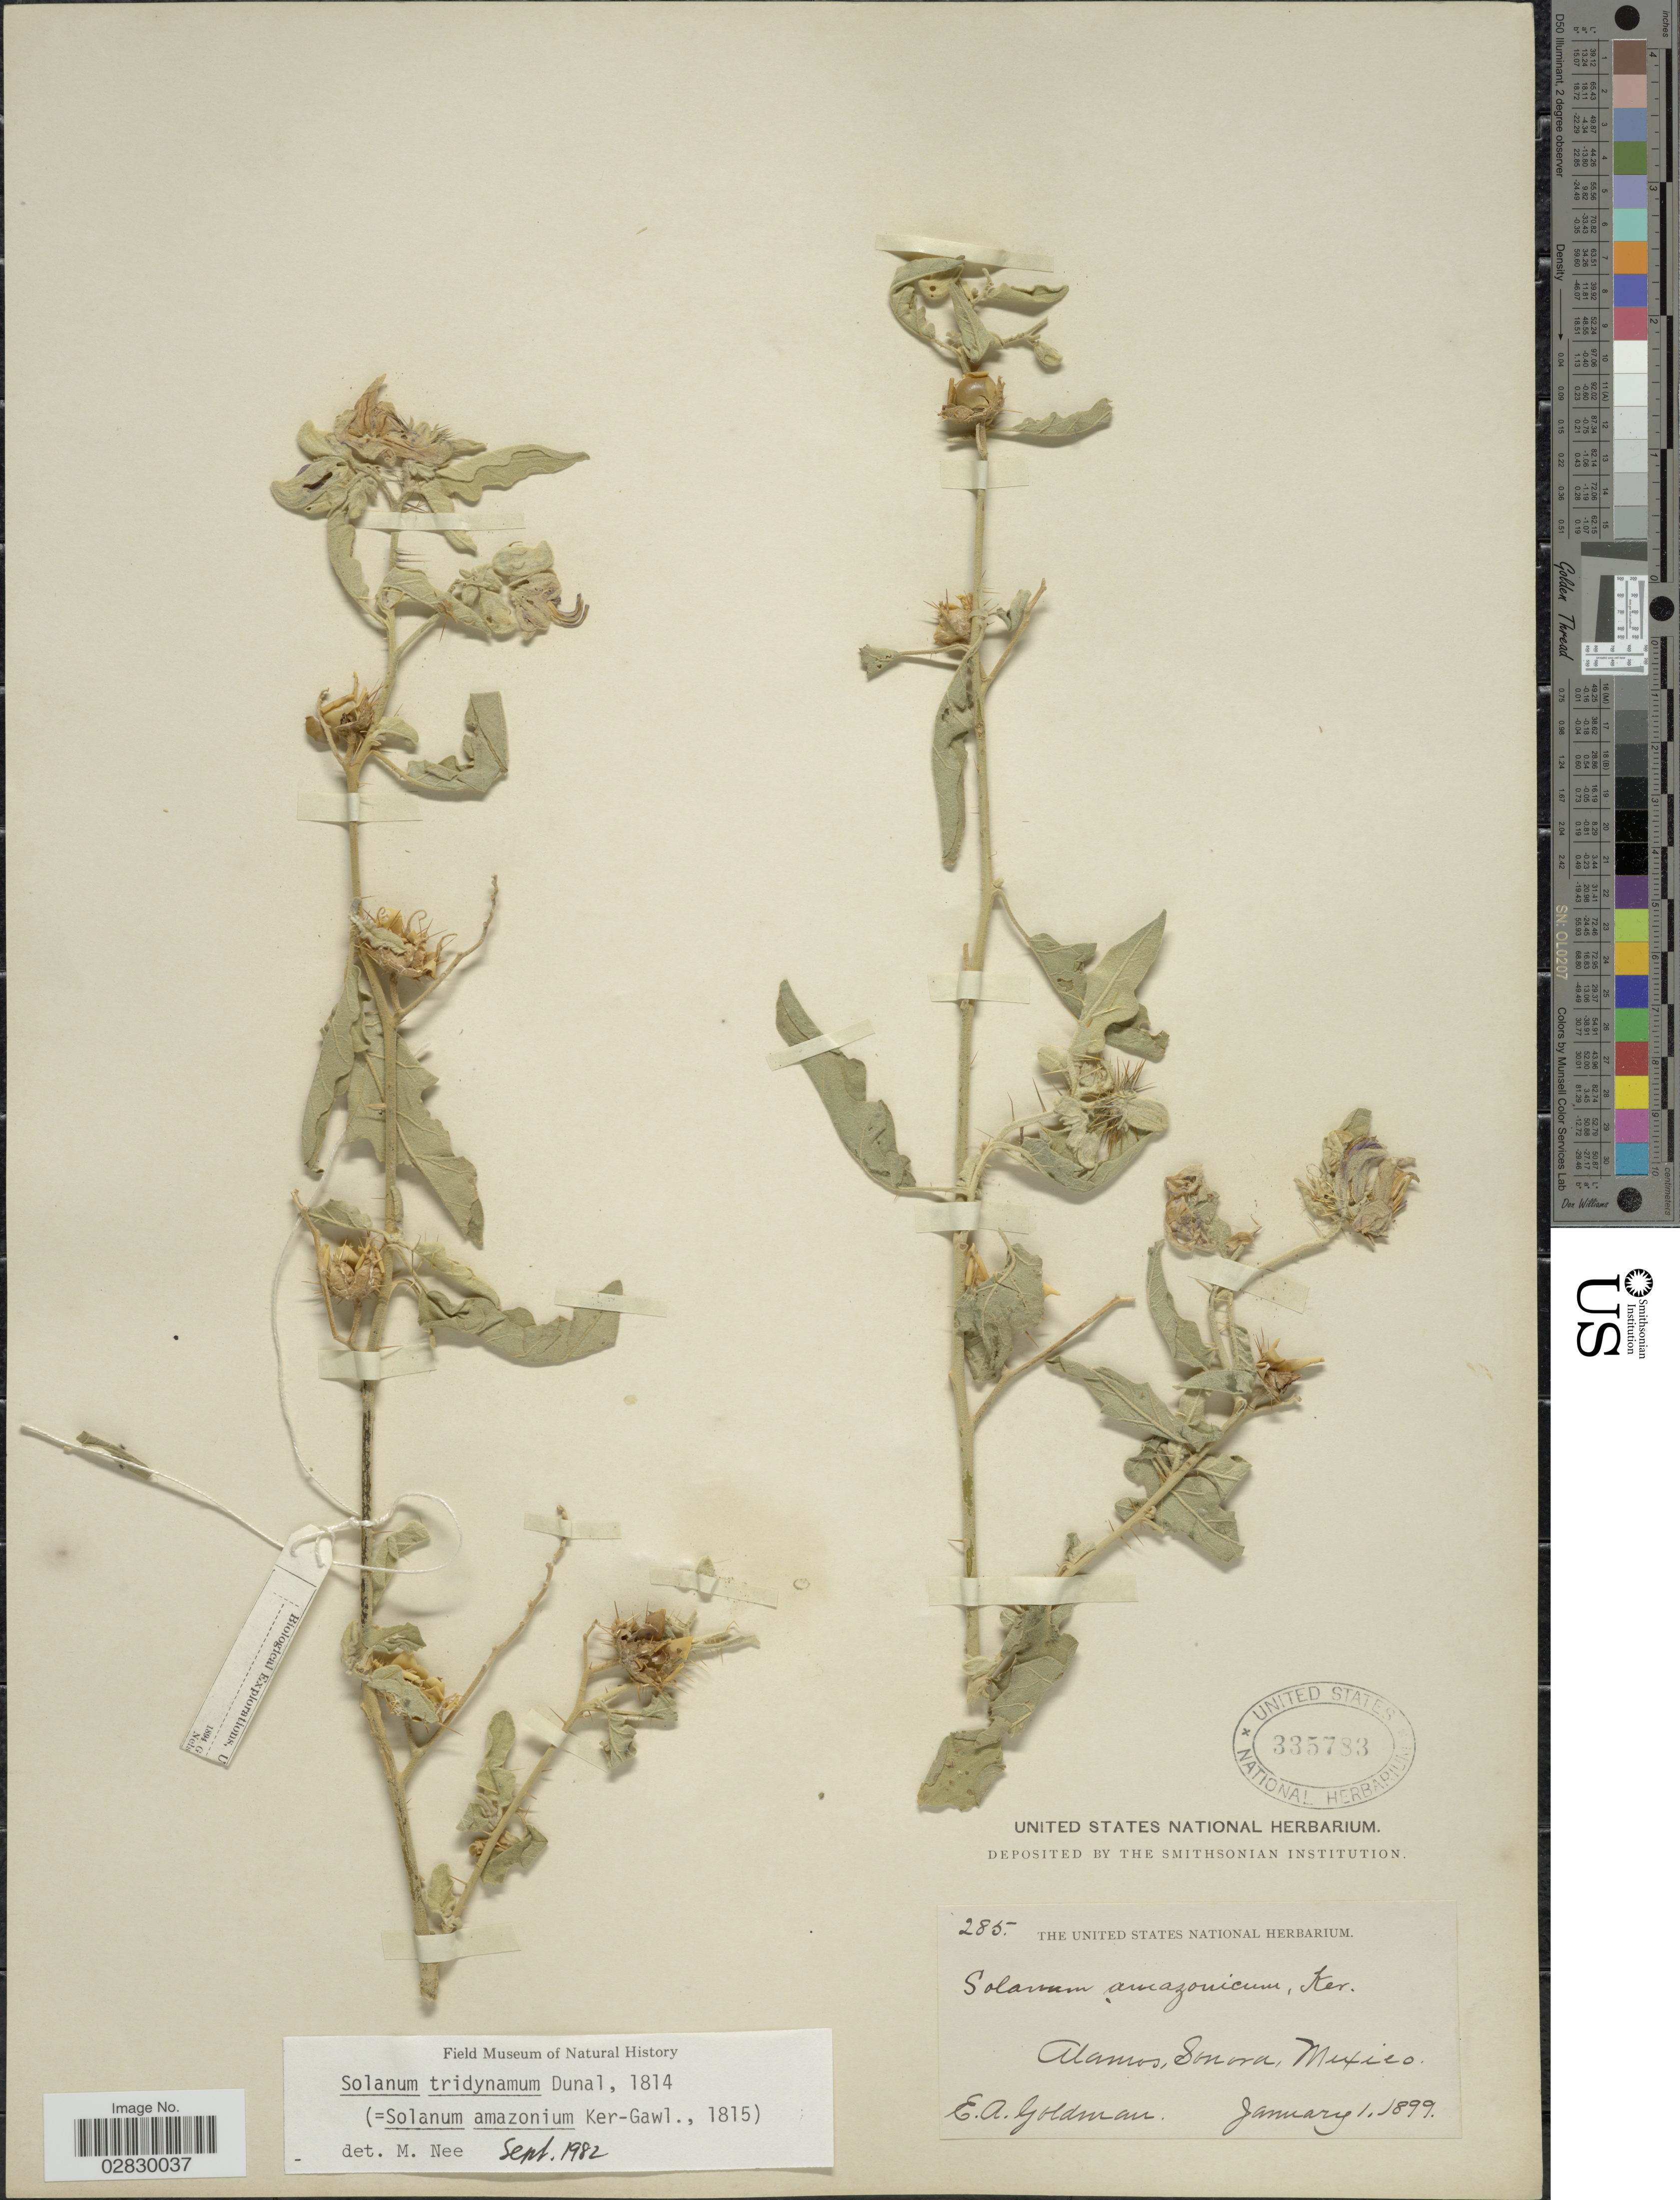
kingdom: Plantae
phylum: Tracheophyta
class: Magnoliopsida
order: Solanales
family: Solanaceae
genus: Solanum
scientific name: Solanum houstonii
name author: Dunal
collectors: E. A. Goldman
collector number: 285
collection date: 1899-01-01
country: Mexico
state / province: Sonora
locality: Alamos.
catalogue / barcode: US 335783